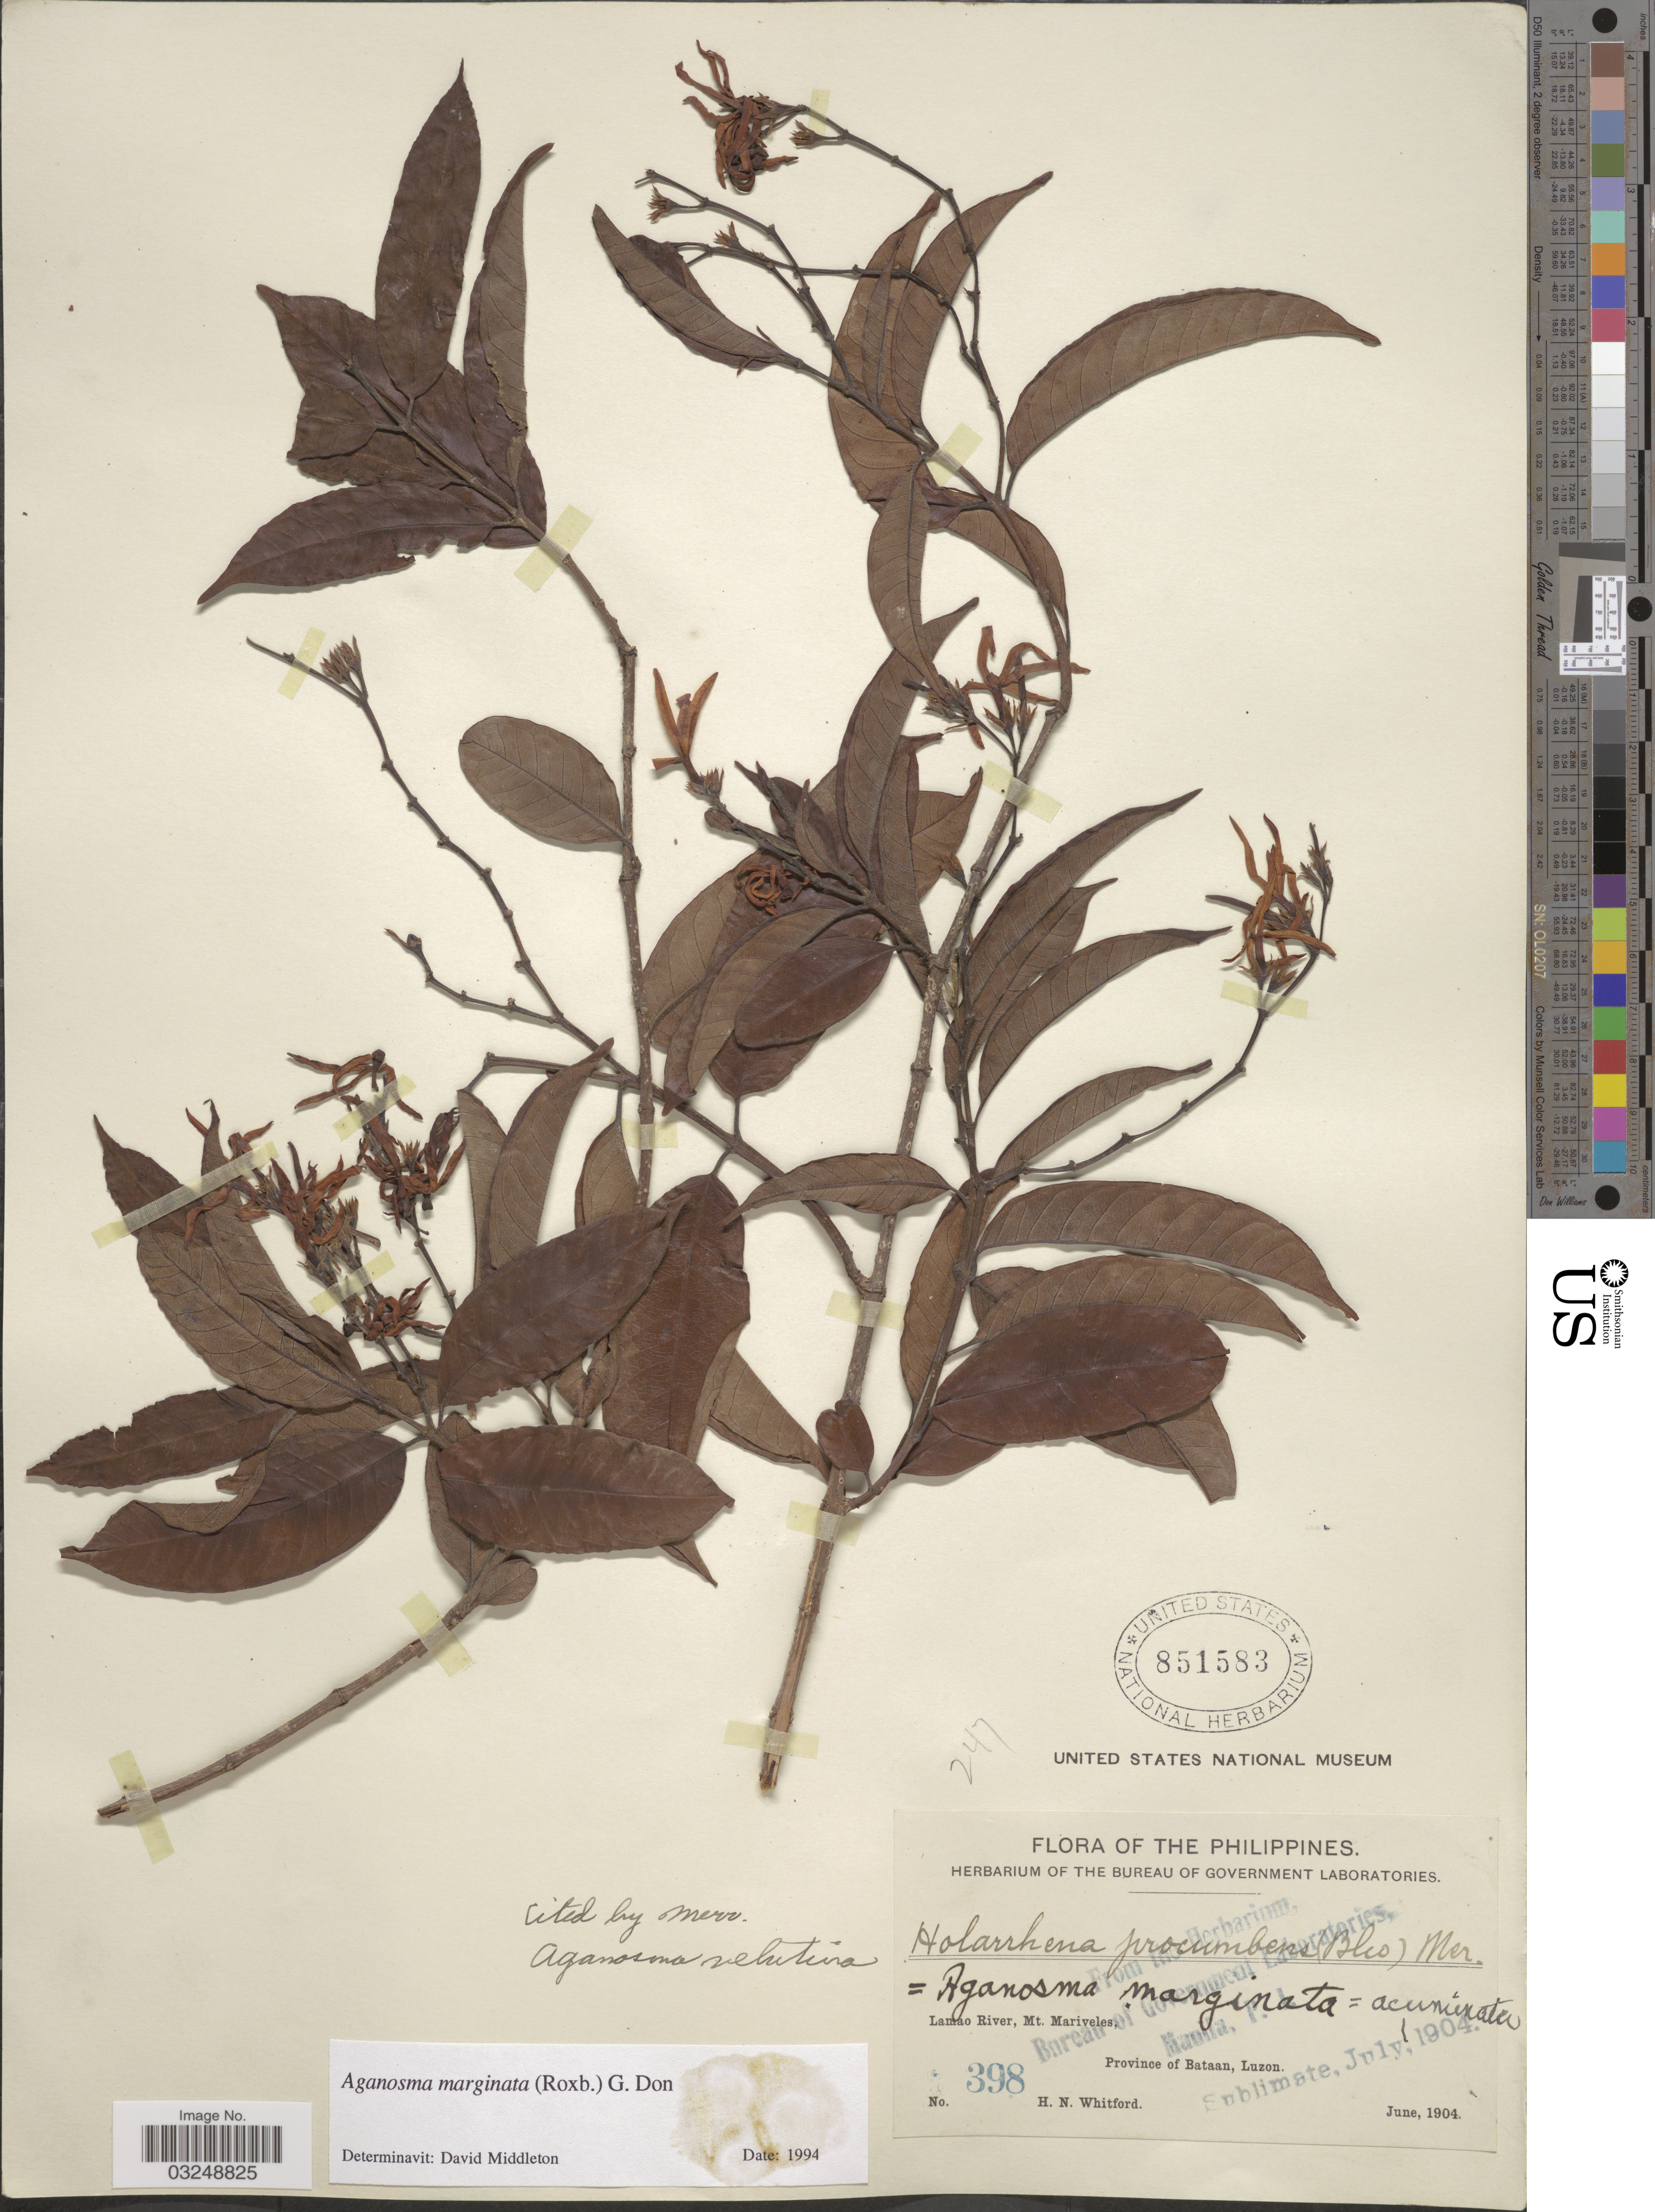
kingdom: Plantae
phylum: Tracheophyta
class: Magnoliopsida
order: Gentianales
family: Apocynaceae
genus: Aganosma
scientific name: Aganosma marginata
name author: (Roxb.) G. Don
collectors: H. N. Whitford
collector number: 398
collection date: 1904-06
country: Philippines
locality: Lamao River, Mt. Mariveles, Province of Bataan, Luzon.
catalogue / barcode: US 851583